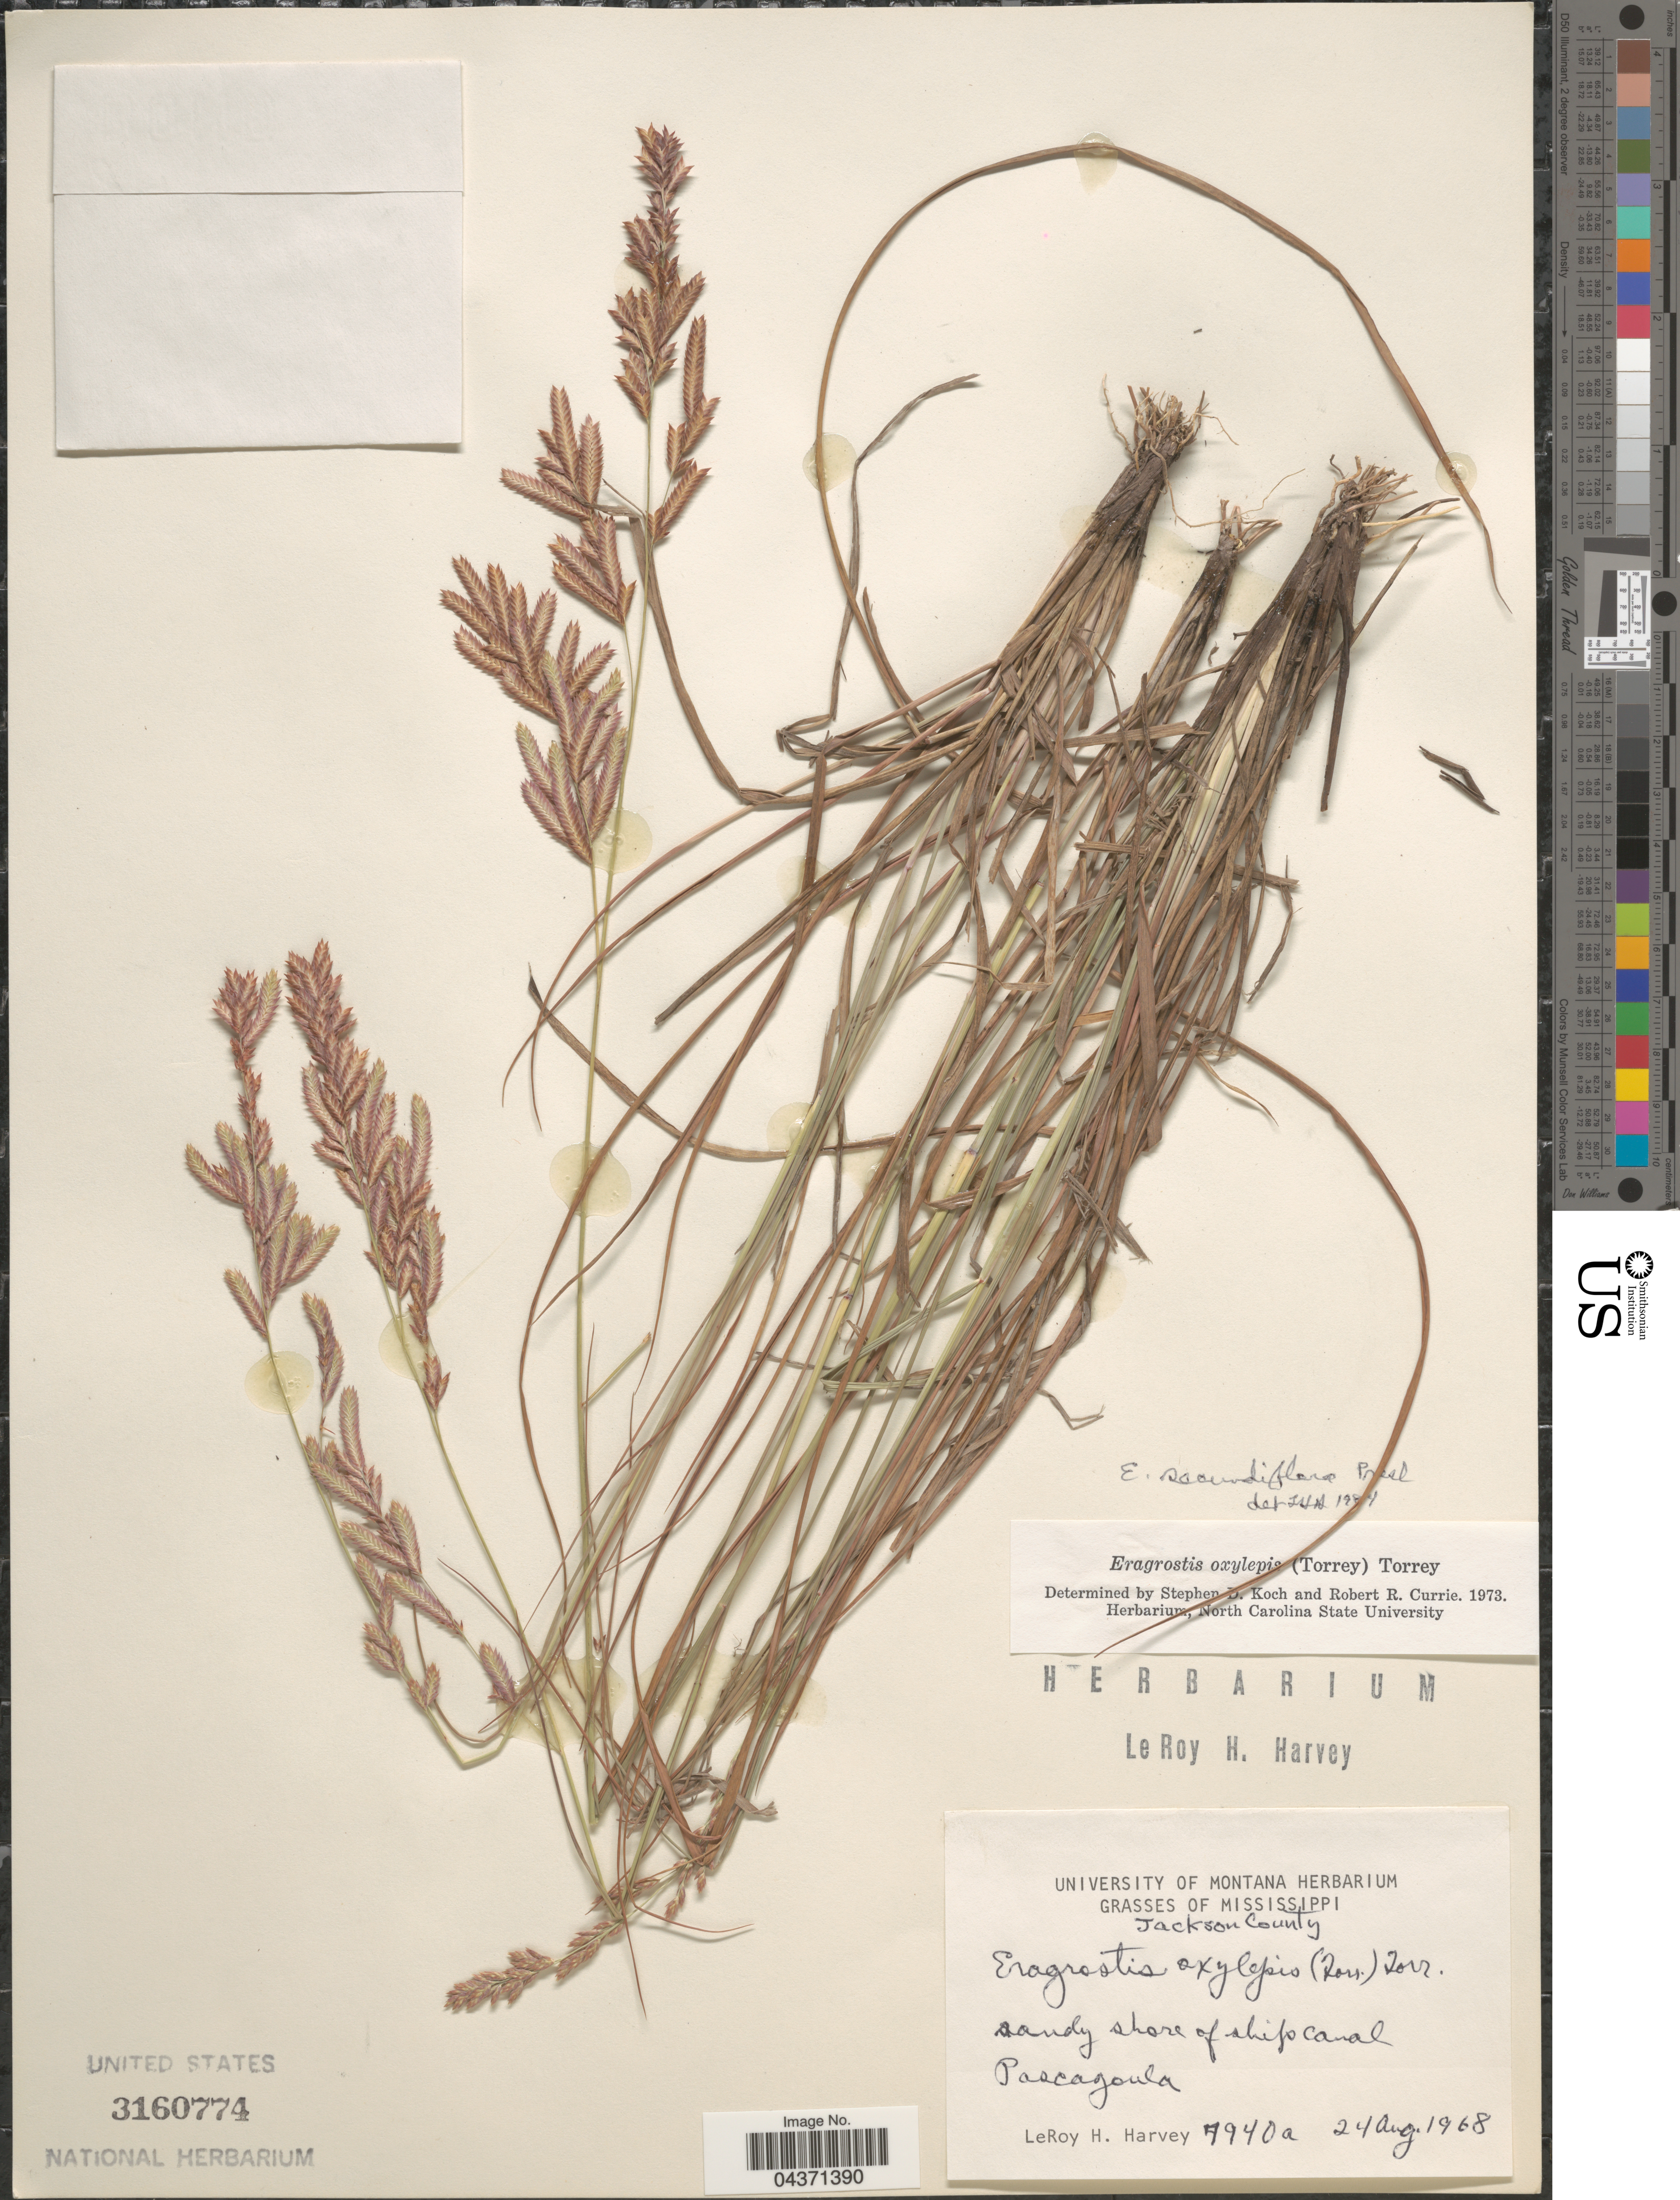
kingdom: Plantae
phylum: Tracheophyta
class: Liliopsida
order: Poales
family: Poaceae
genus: Eragrostis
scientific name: Eragrostis secundiflora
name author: J. Presl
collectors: L. H. Harvey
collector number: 7940a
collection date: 1968-08-24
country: United States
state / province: Mississippi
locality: Jackson County. Sandy shore of ship canal. Pascagoula.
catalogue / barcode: US 3160774